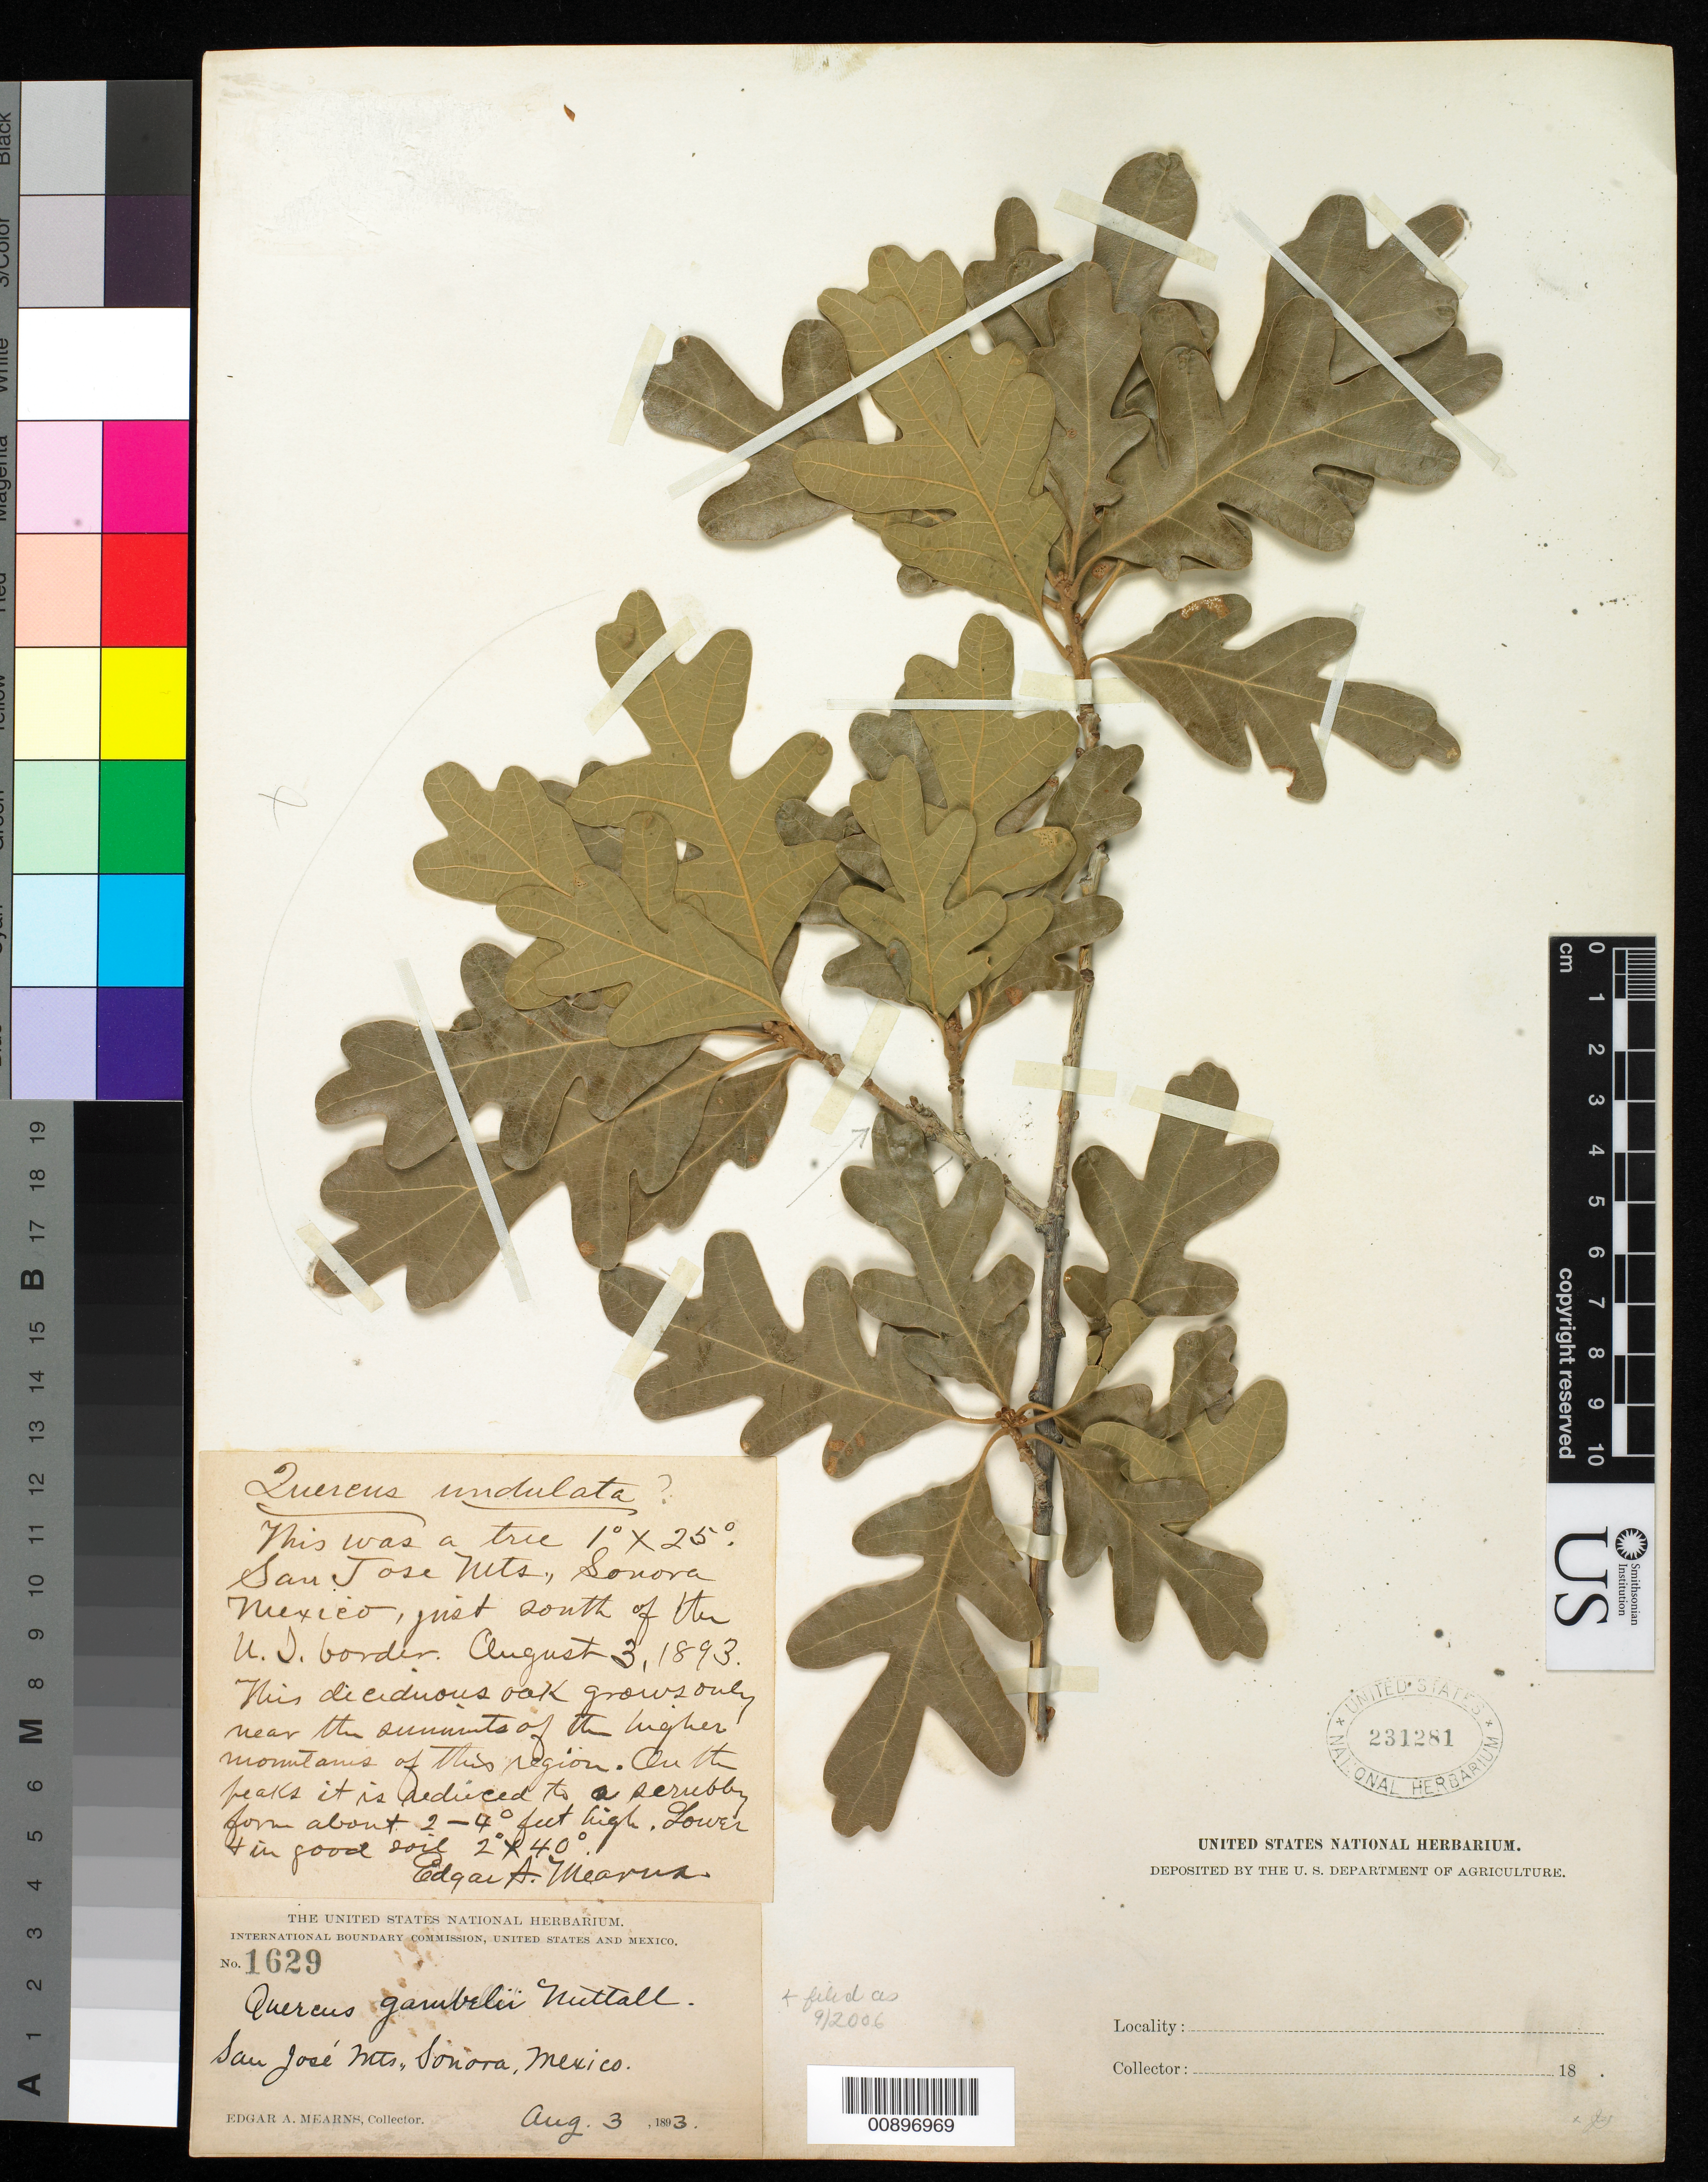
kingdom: Plantae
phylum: Tracheophyta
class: Magnoliopsida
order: Fagales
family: Fagaceae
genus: Quercus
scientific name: Quercus gambelii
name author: Nutt.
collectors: E. A. Mearns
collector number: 1629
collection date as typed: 03 Aug 1893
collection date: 1893-08-03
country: Mexico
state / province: Sonora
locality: San José Mts., Sonora. Just south of the U.S. border.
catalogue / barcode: US 231281